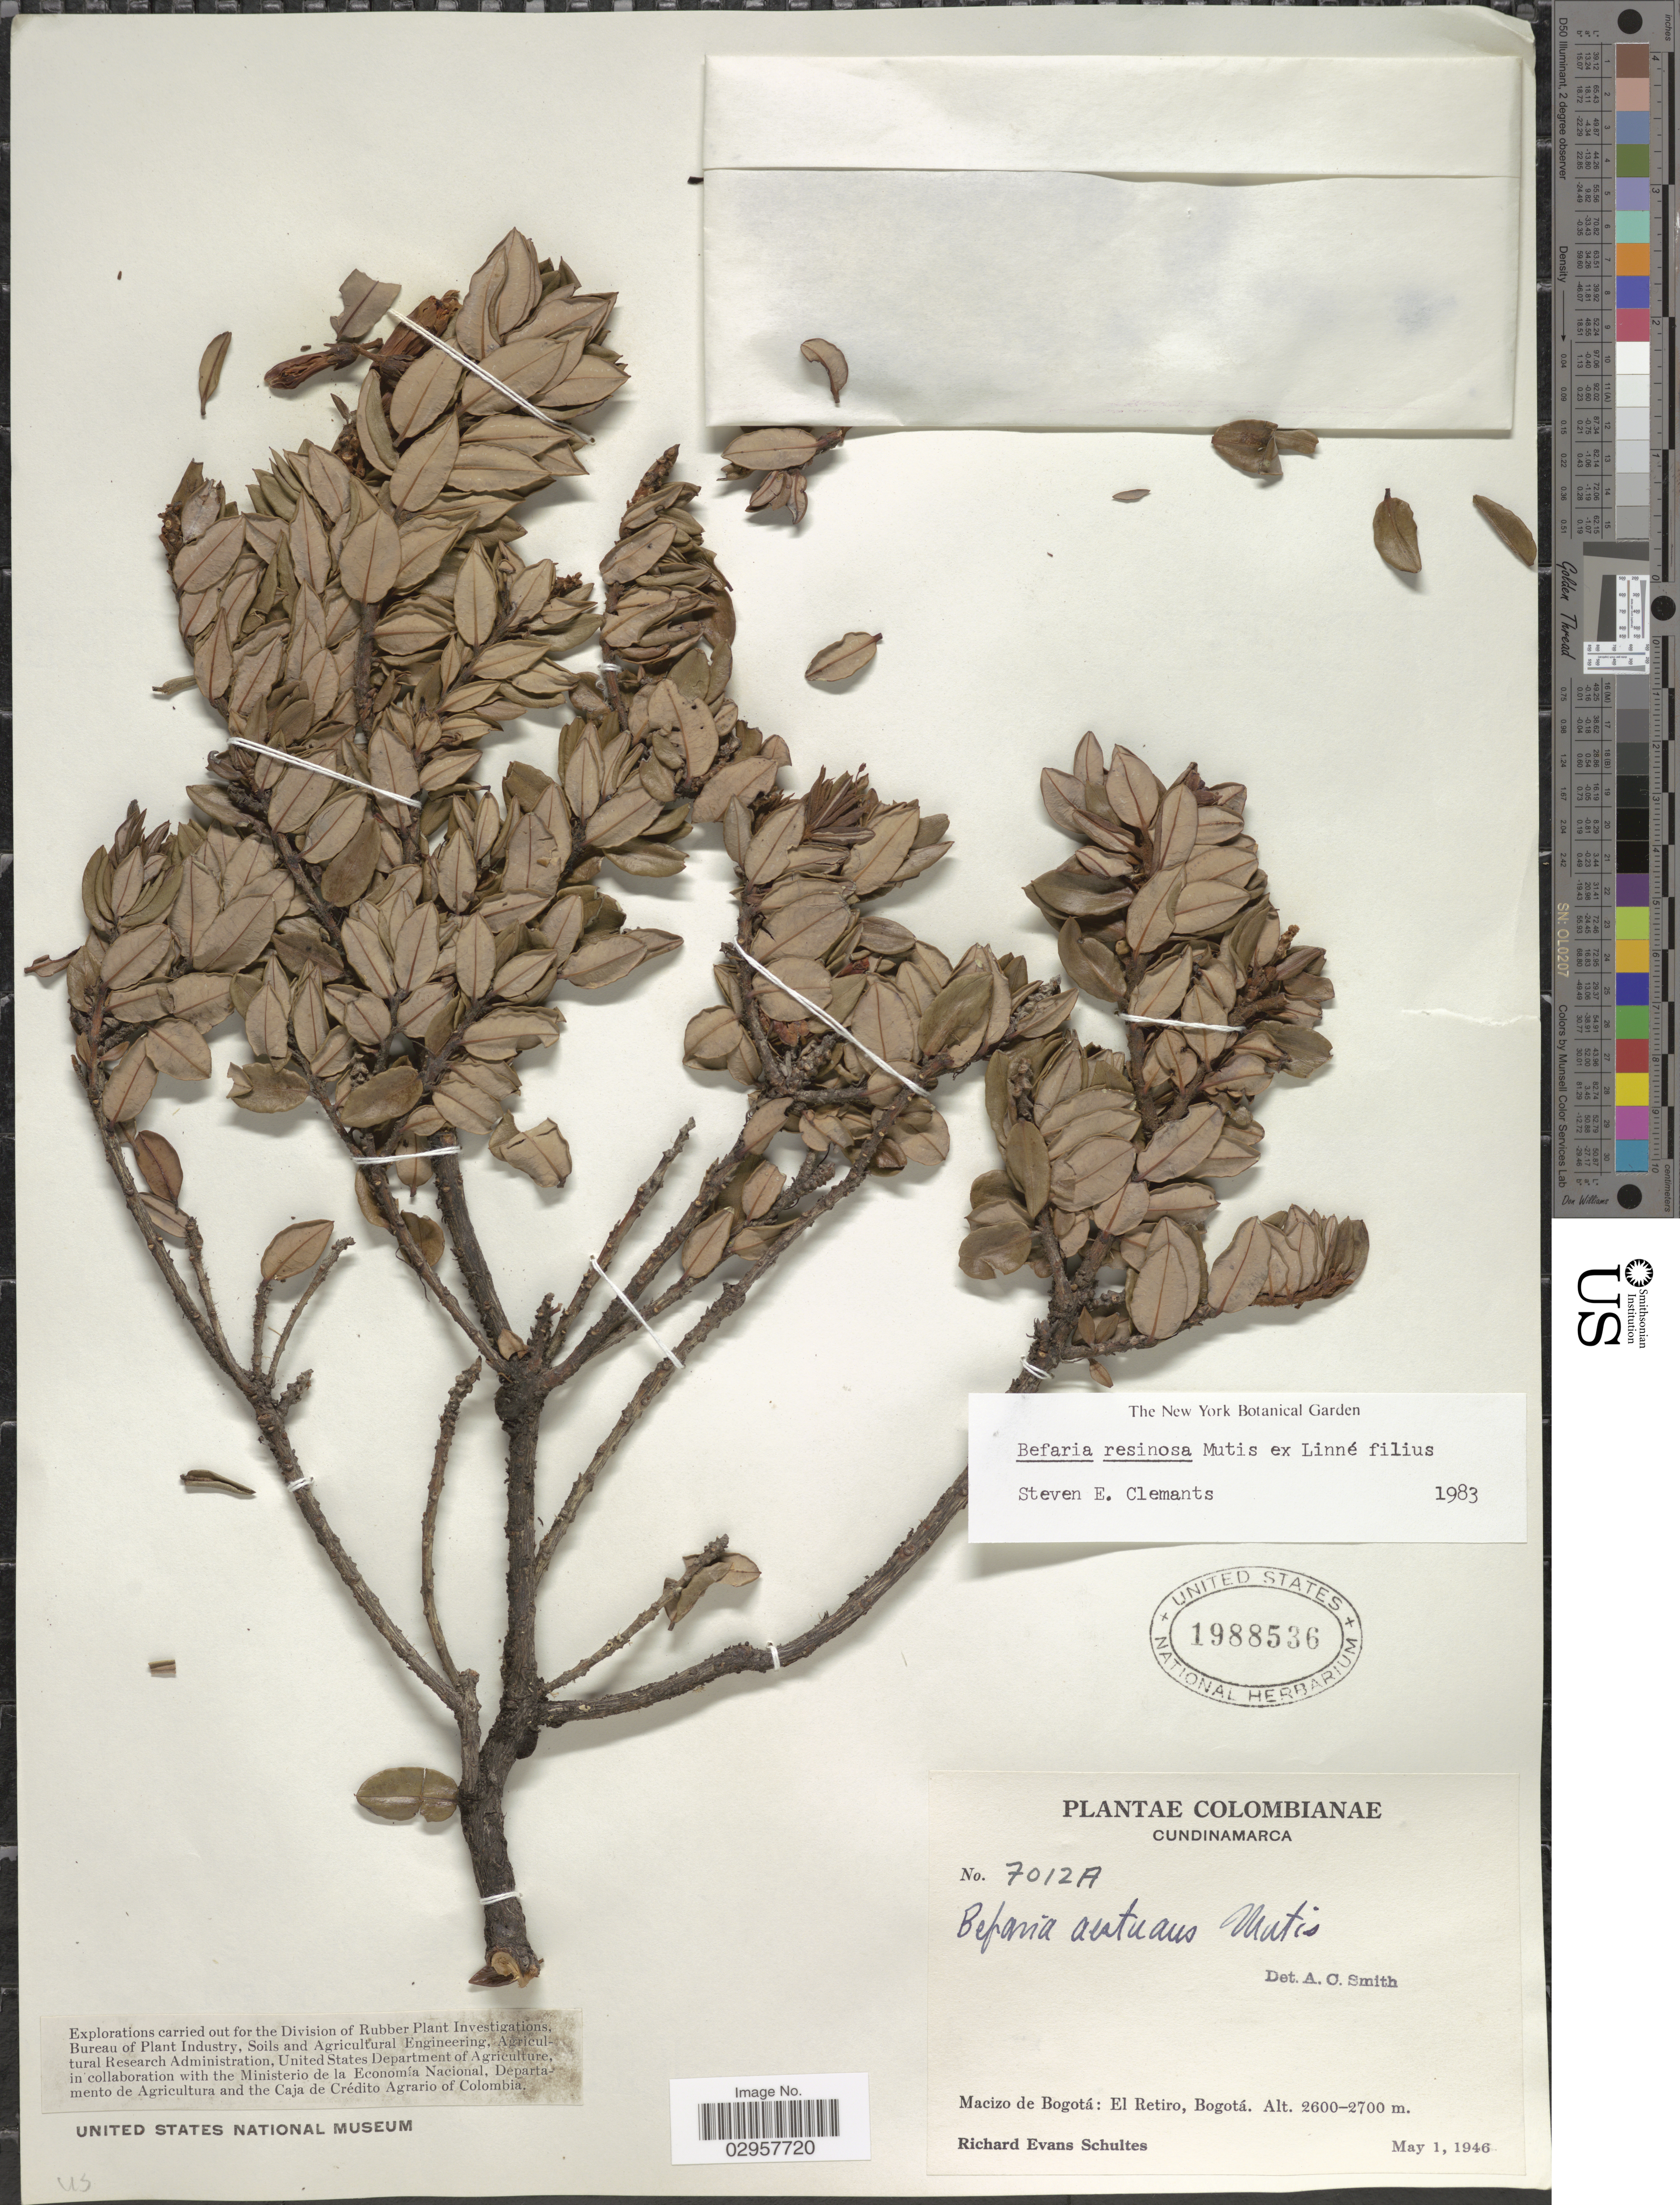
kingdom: Plantae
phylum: Tracheophyta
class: Magnoliopsida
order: Ericales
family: Ericaceae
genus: Befaria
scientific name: Befaria resinosa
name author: Mutis ex L. f.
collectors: R. E. Schultes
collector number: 7012A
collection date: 1946-05-01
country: Colombia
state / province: Bogota D.C.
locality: Macizo de Bogotá: El Retiro, Bogotá.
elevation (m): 2600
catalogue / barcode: US 1988536